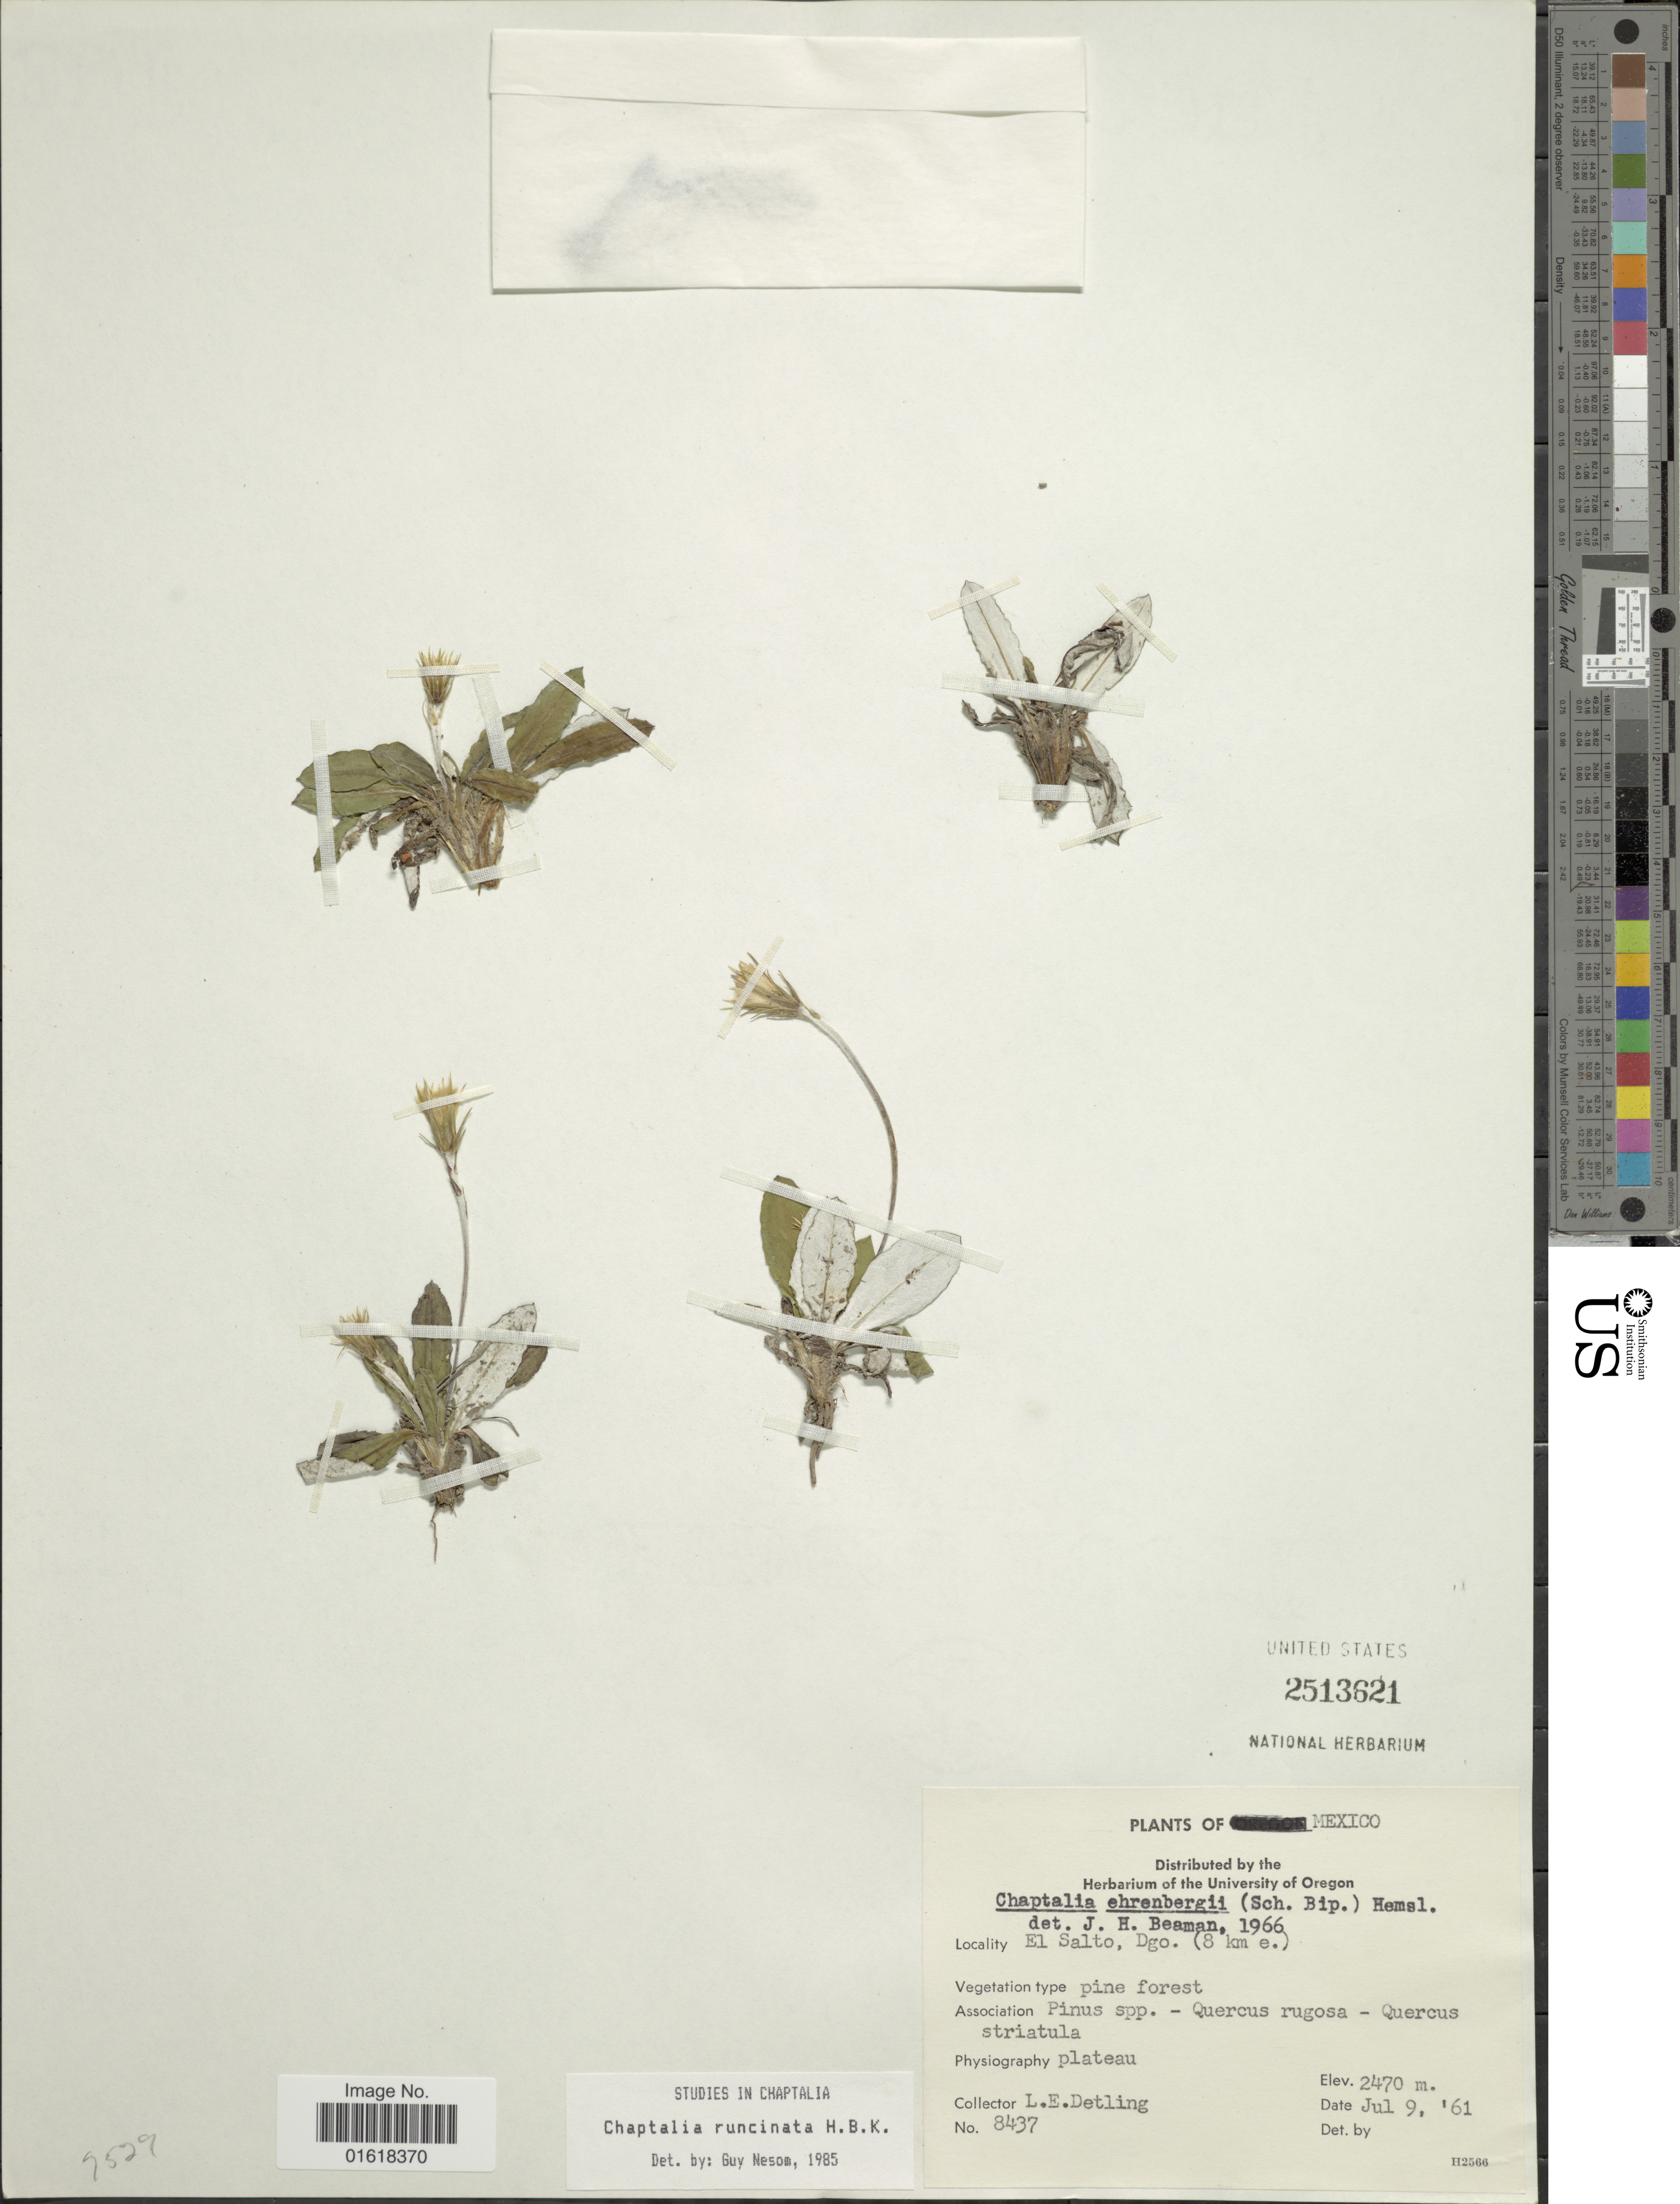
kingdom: Plantae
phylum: Tracheophyta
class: Magnoliopsida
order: Asterales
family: Asteraceae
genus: Chaptalia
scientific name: Chaptalia runcinata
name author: Kunth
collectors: L. E. Detling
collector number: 8437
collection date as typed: Transcribed d/m/y: 9/7/61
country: Mexico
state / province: Durango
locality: El Salto, Dgo. (8 km e.)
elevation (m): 2470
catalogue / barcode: US 2513621